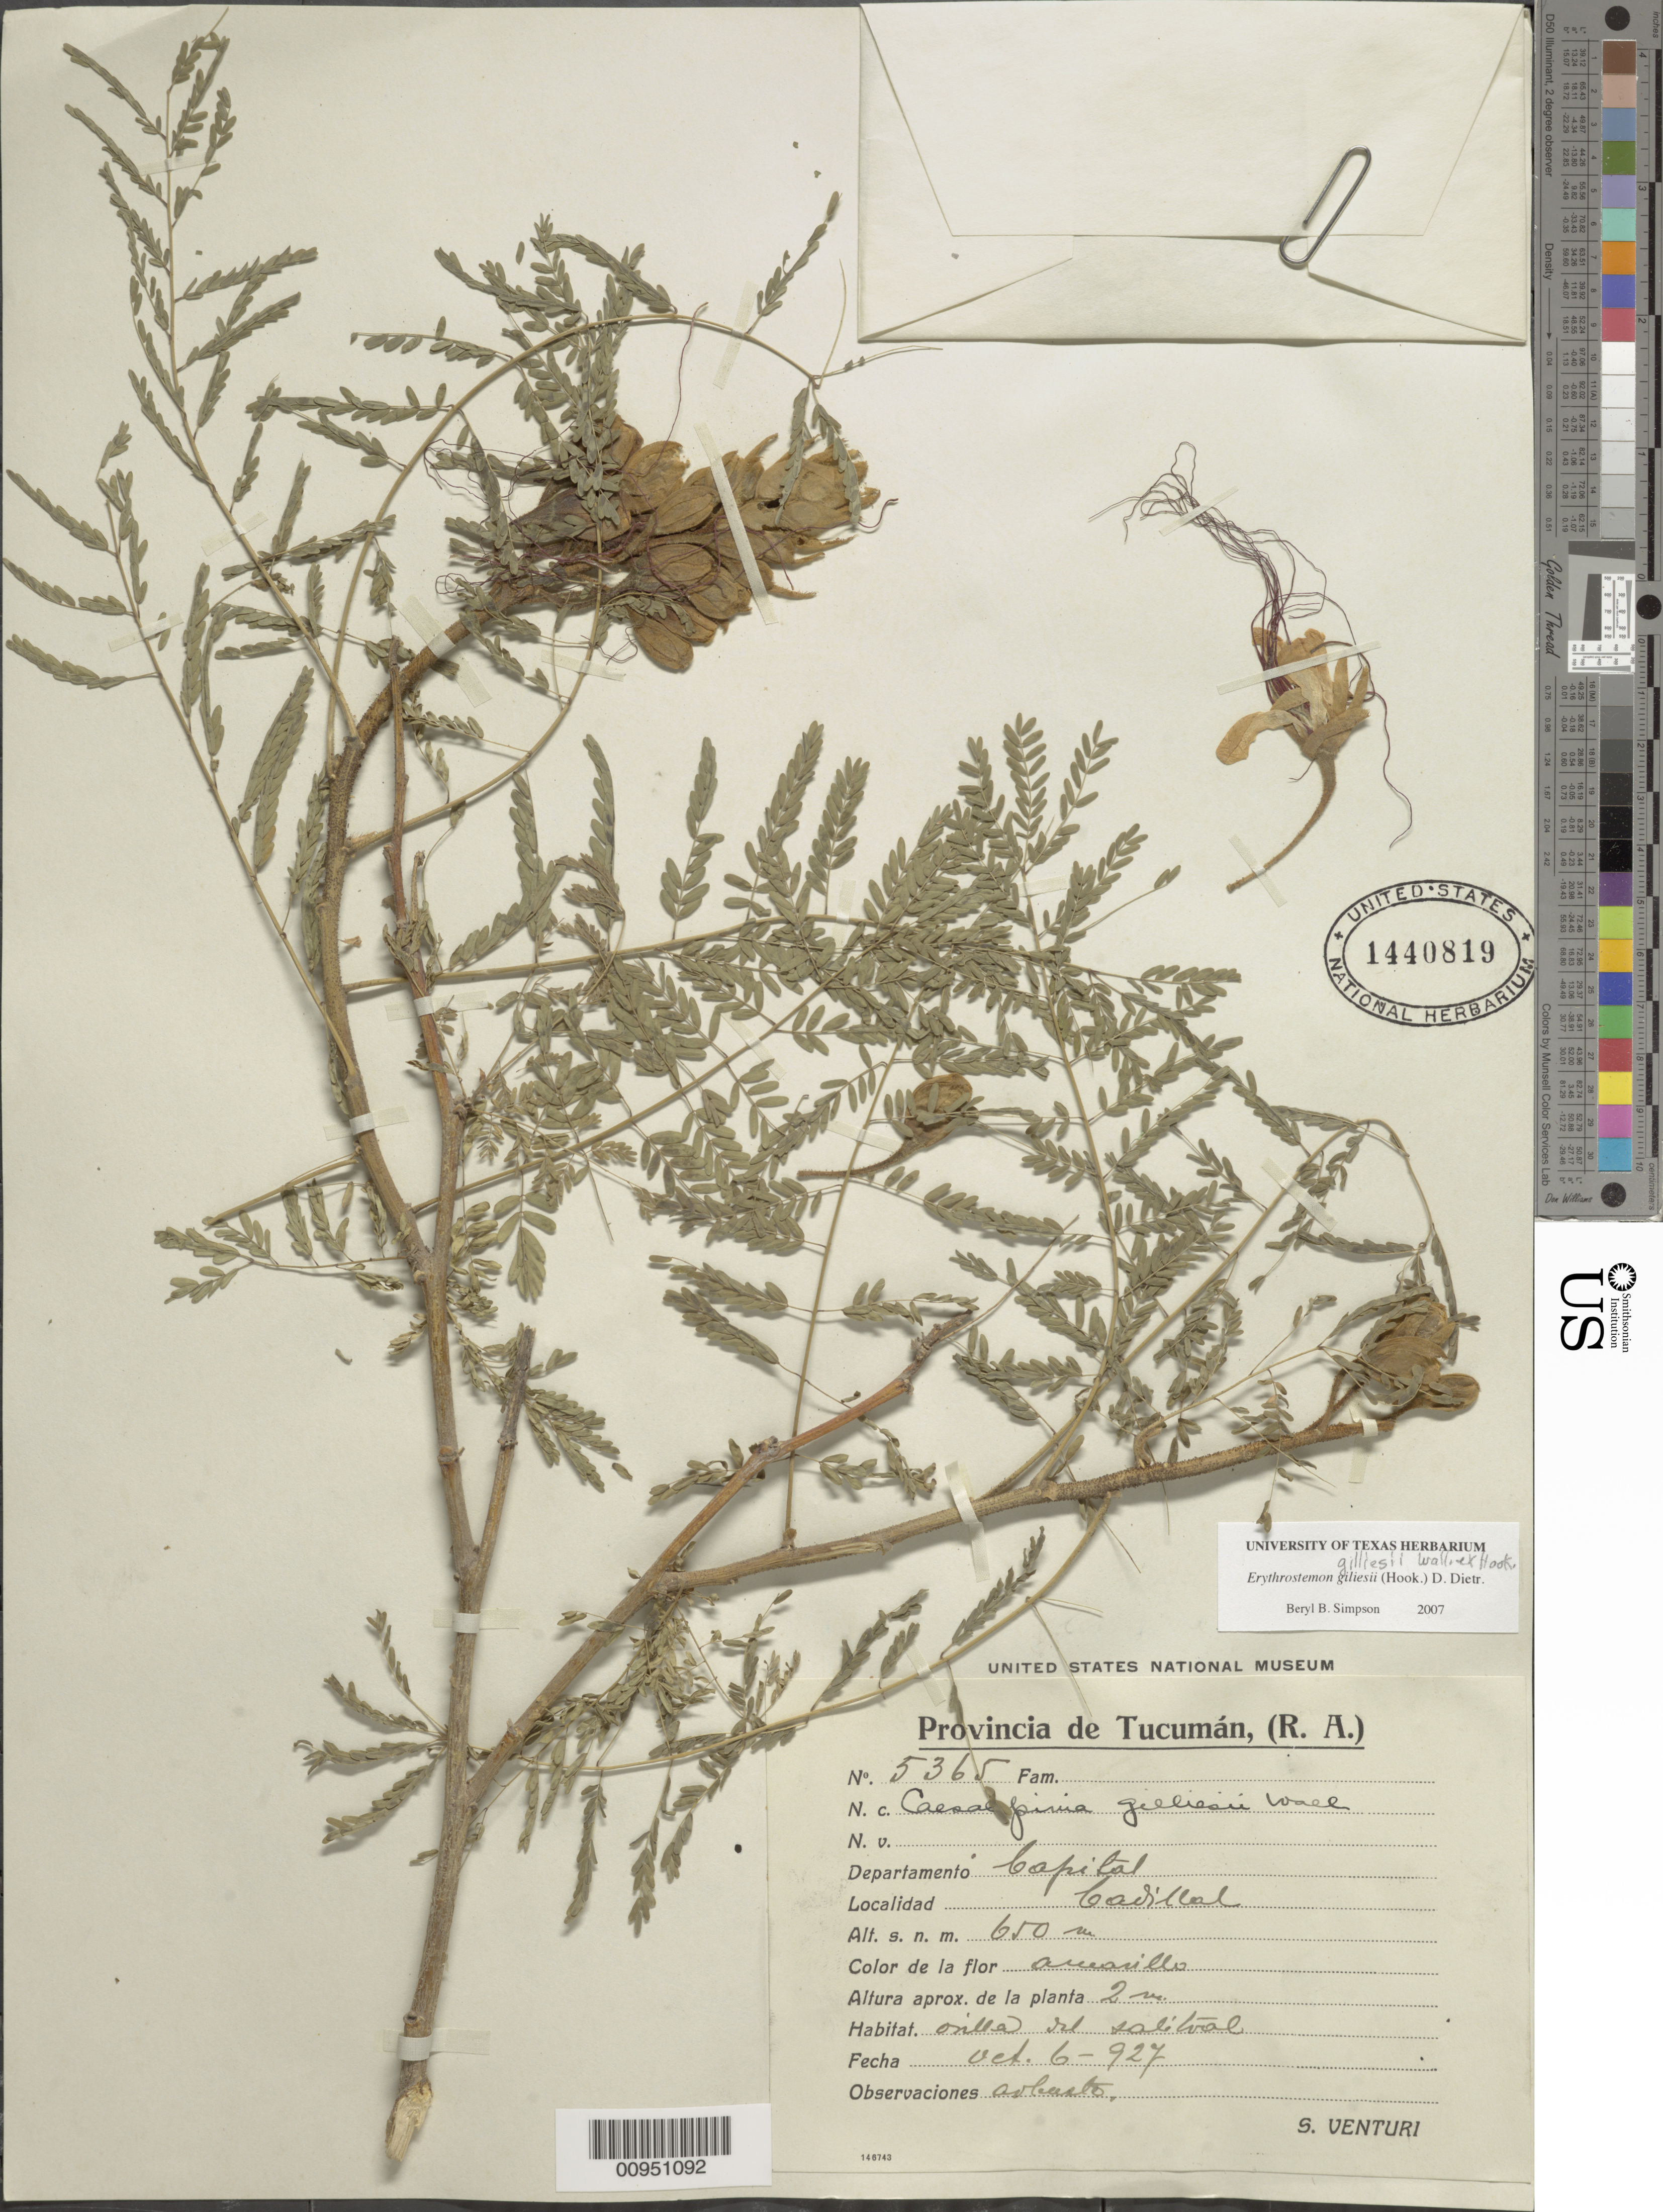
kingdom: Plantae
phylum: Tracheophyta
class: Magnoliopsida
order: Fabales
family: Fabaceae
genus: Erythrostemon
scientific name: Erythrostemon gilliesii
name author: (Hook.) Klotzsch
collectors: S. Venturi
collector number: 5365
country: Argentina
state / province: La Rioja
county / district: Capital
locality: Cadilbal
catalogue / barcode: US 1440819